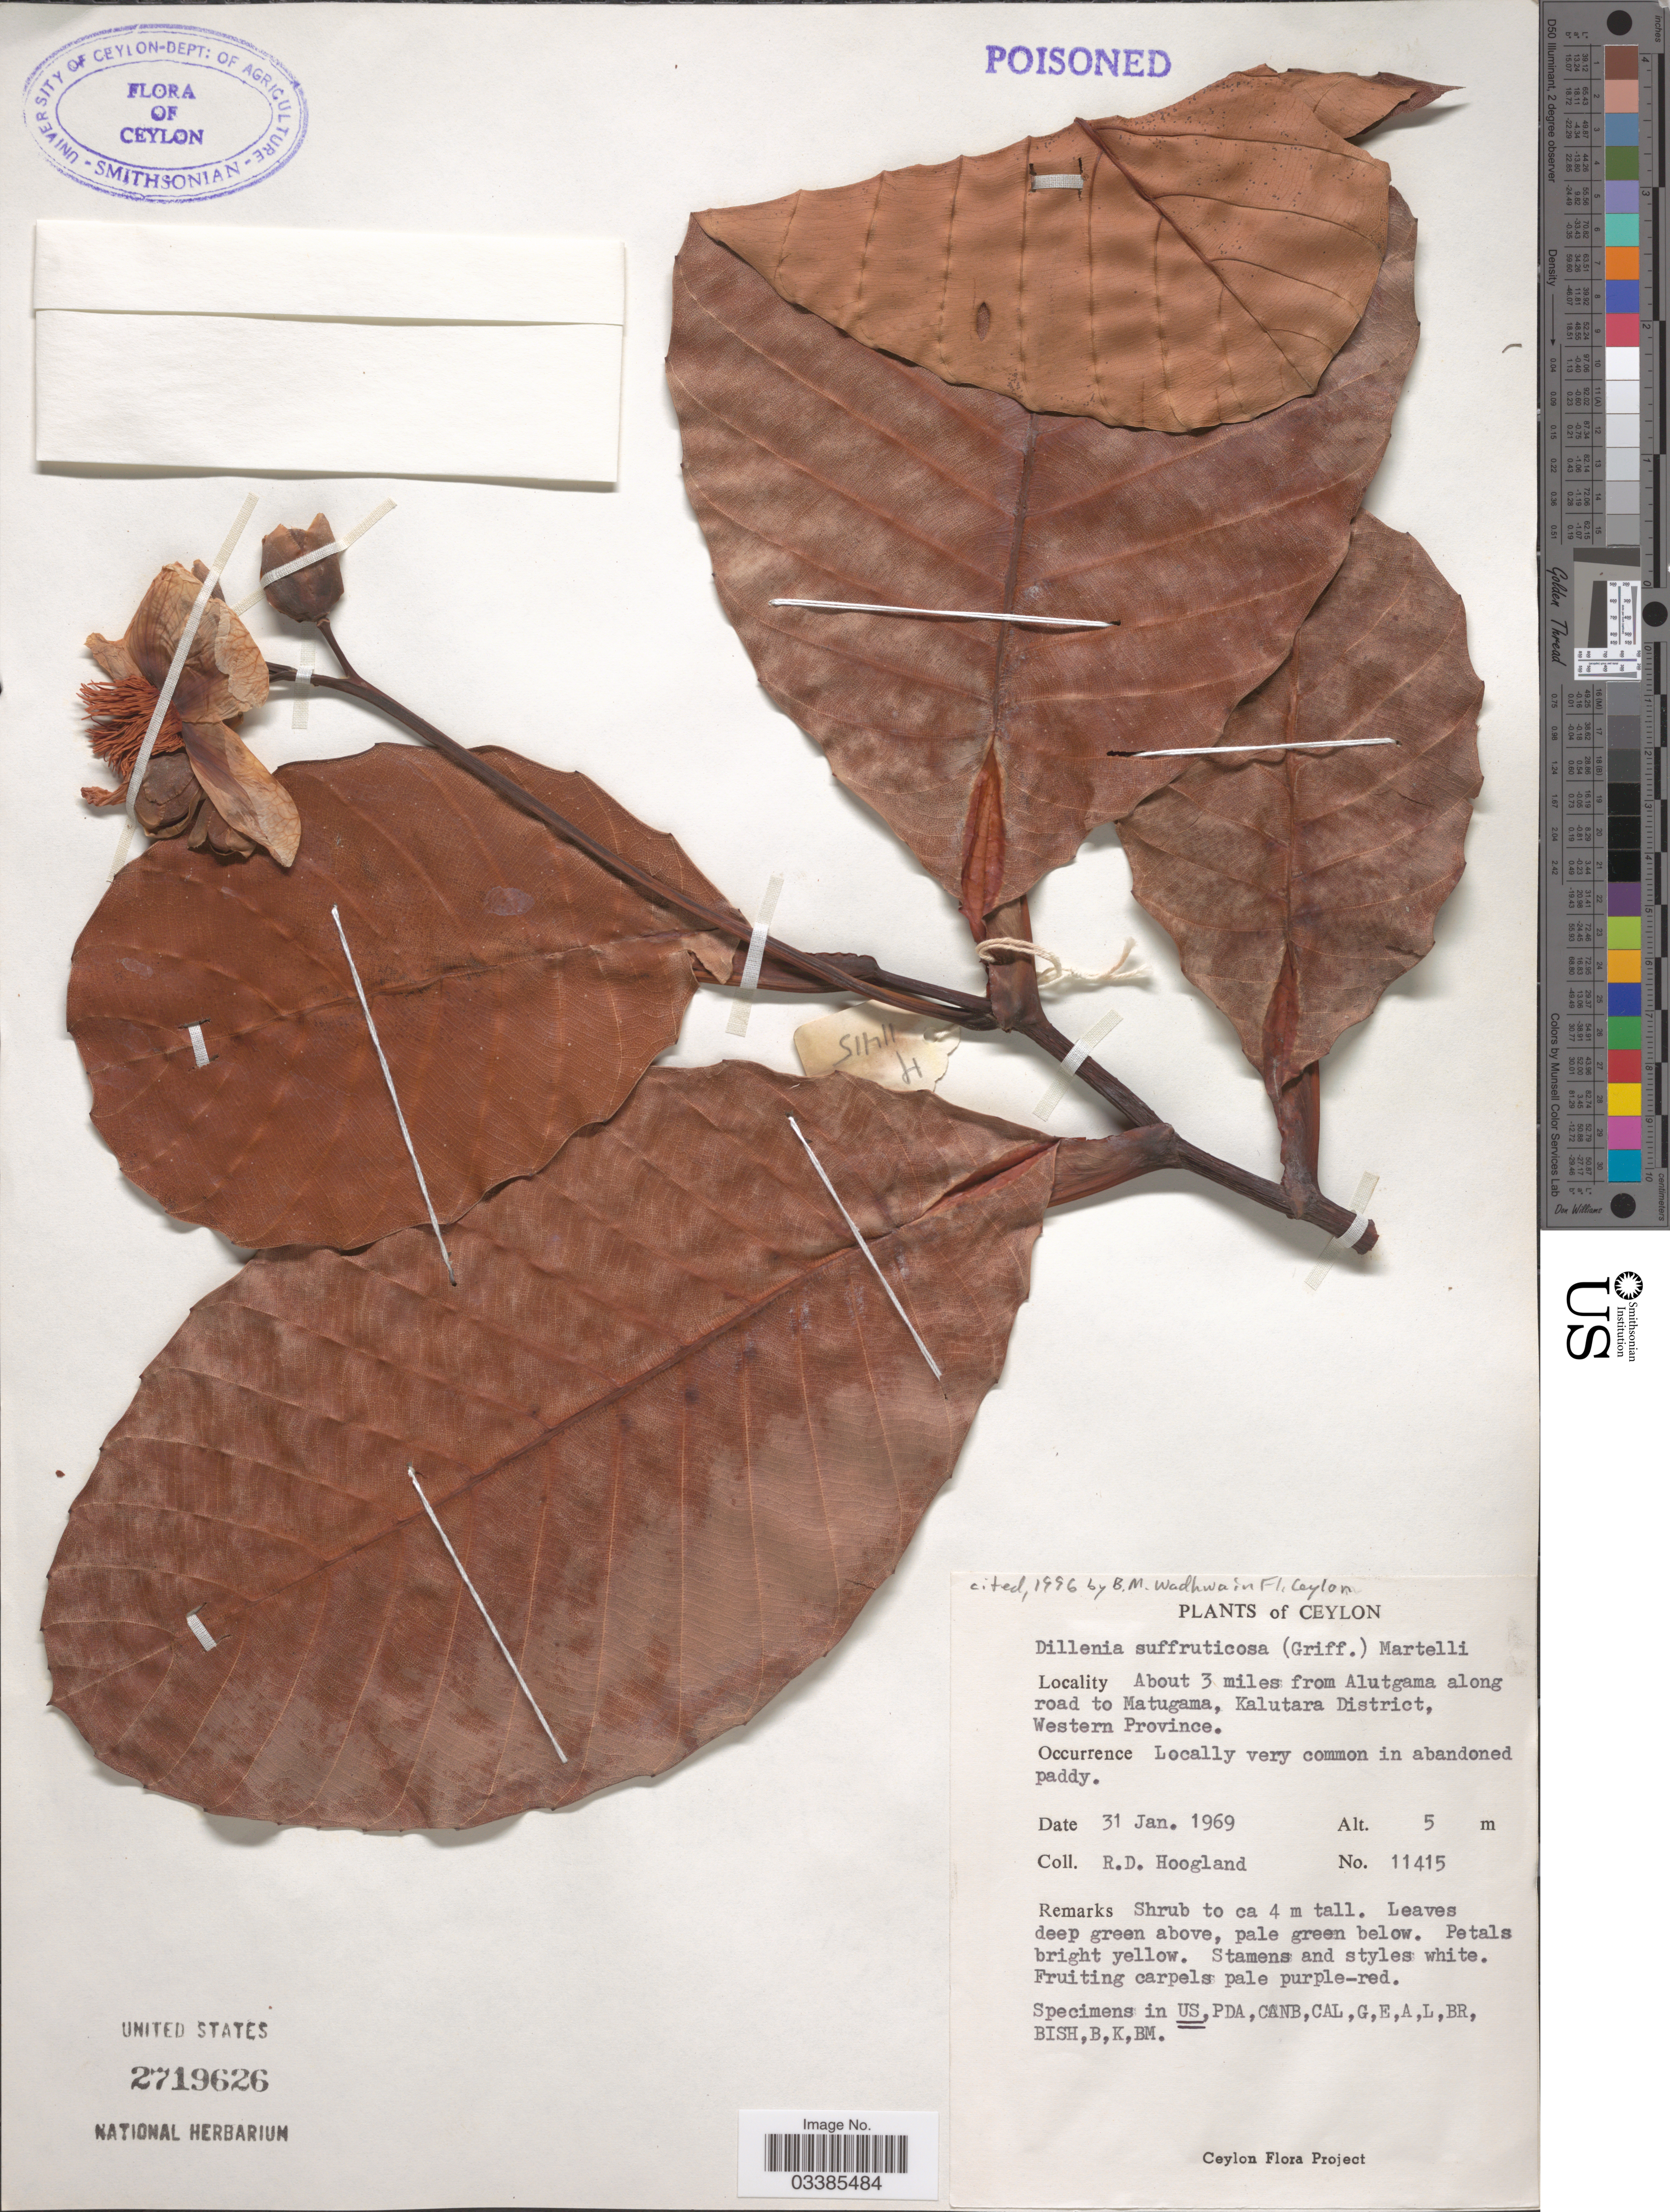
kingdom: Plantae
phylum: Tracheophyta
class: Magnoliopsida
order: Dilleniales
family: Dilleniaceae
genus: Dillenia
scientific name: Dillenia suffruticosa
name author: (Griff. ex Hook. f. & Thomson) Martelli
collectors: R. D. Hoogland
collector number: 11415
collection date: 1969-01-31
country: Sri Lanka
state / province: Western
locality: Ceylon. About 3 miles from Alutgama along road to Matugama, Kalutara District.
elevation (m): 5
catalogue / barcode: US 2719626